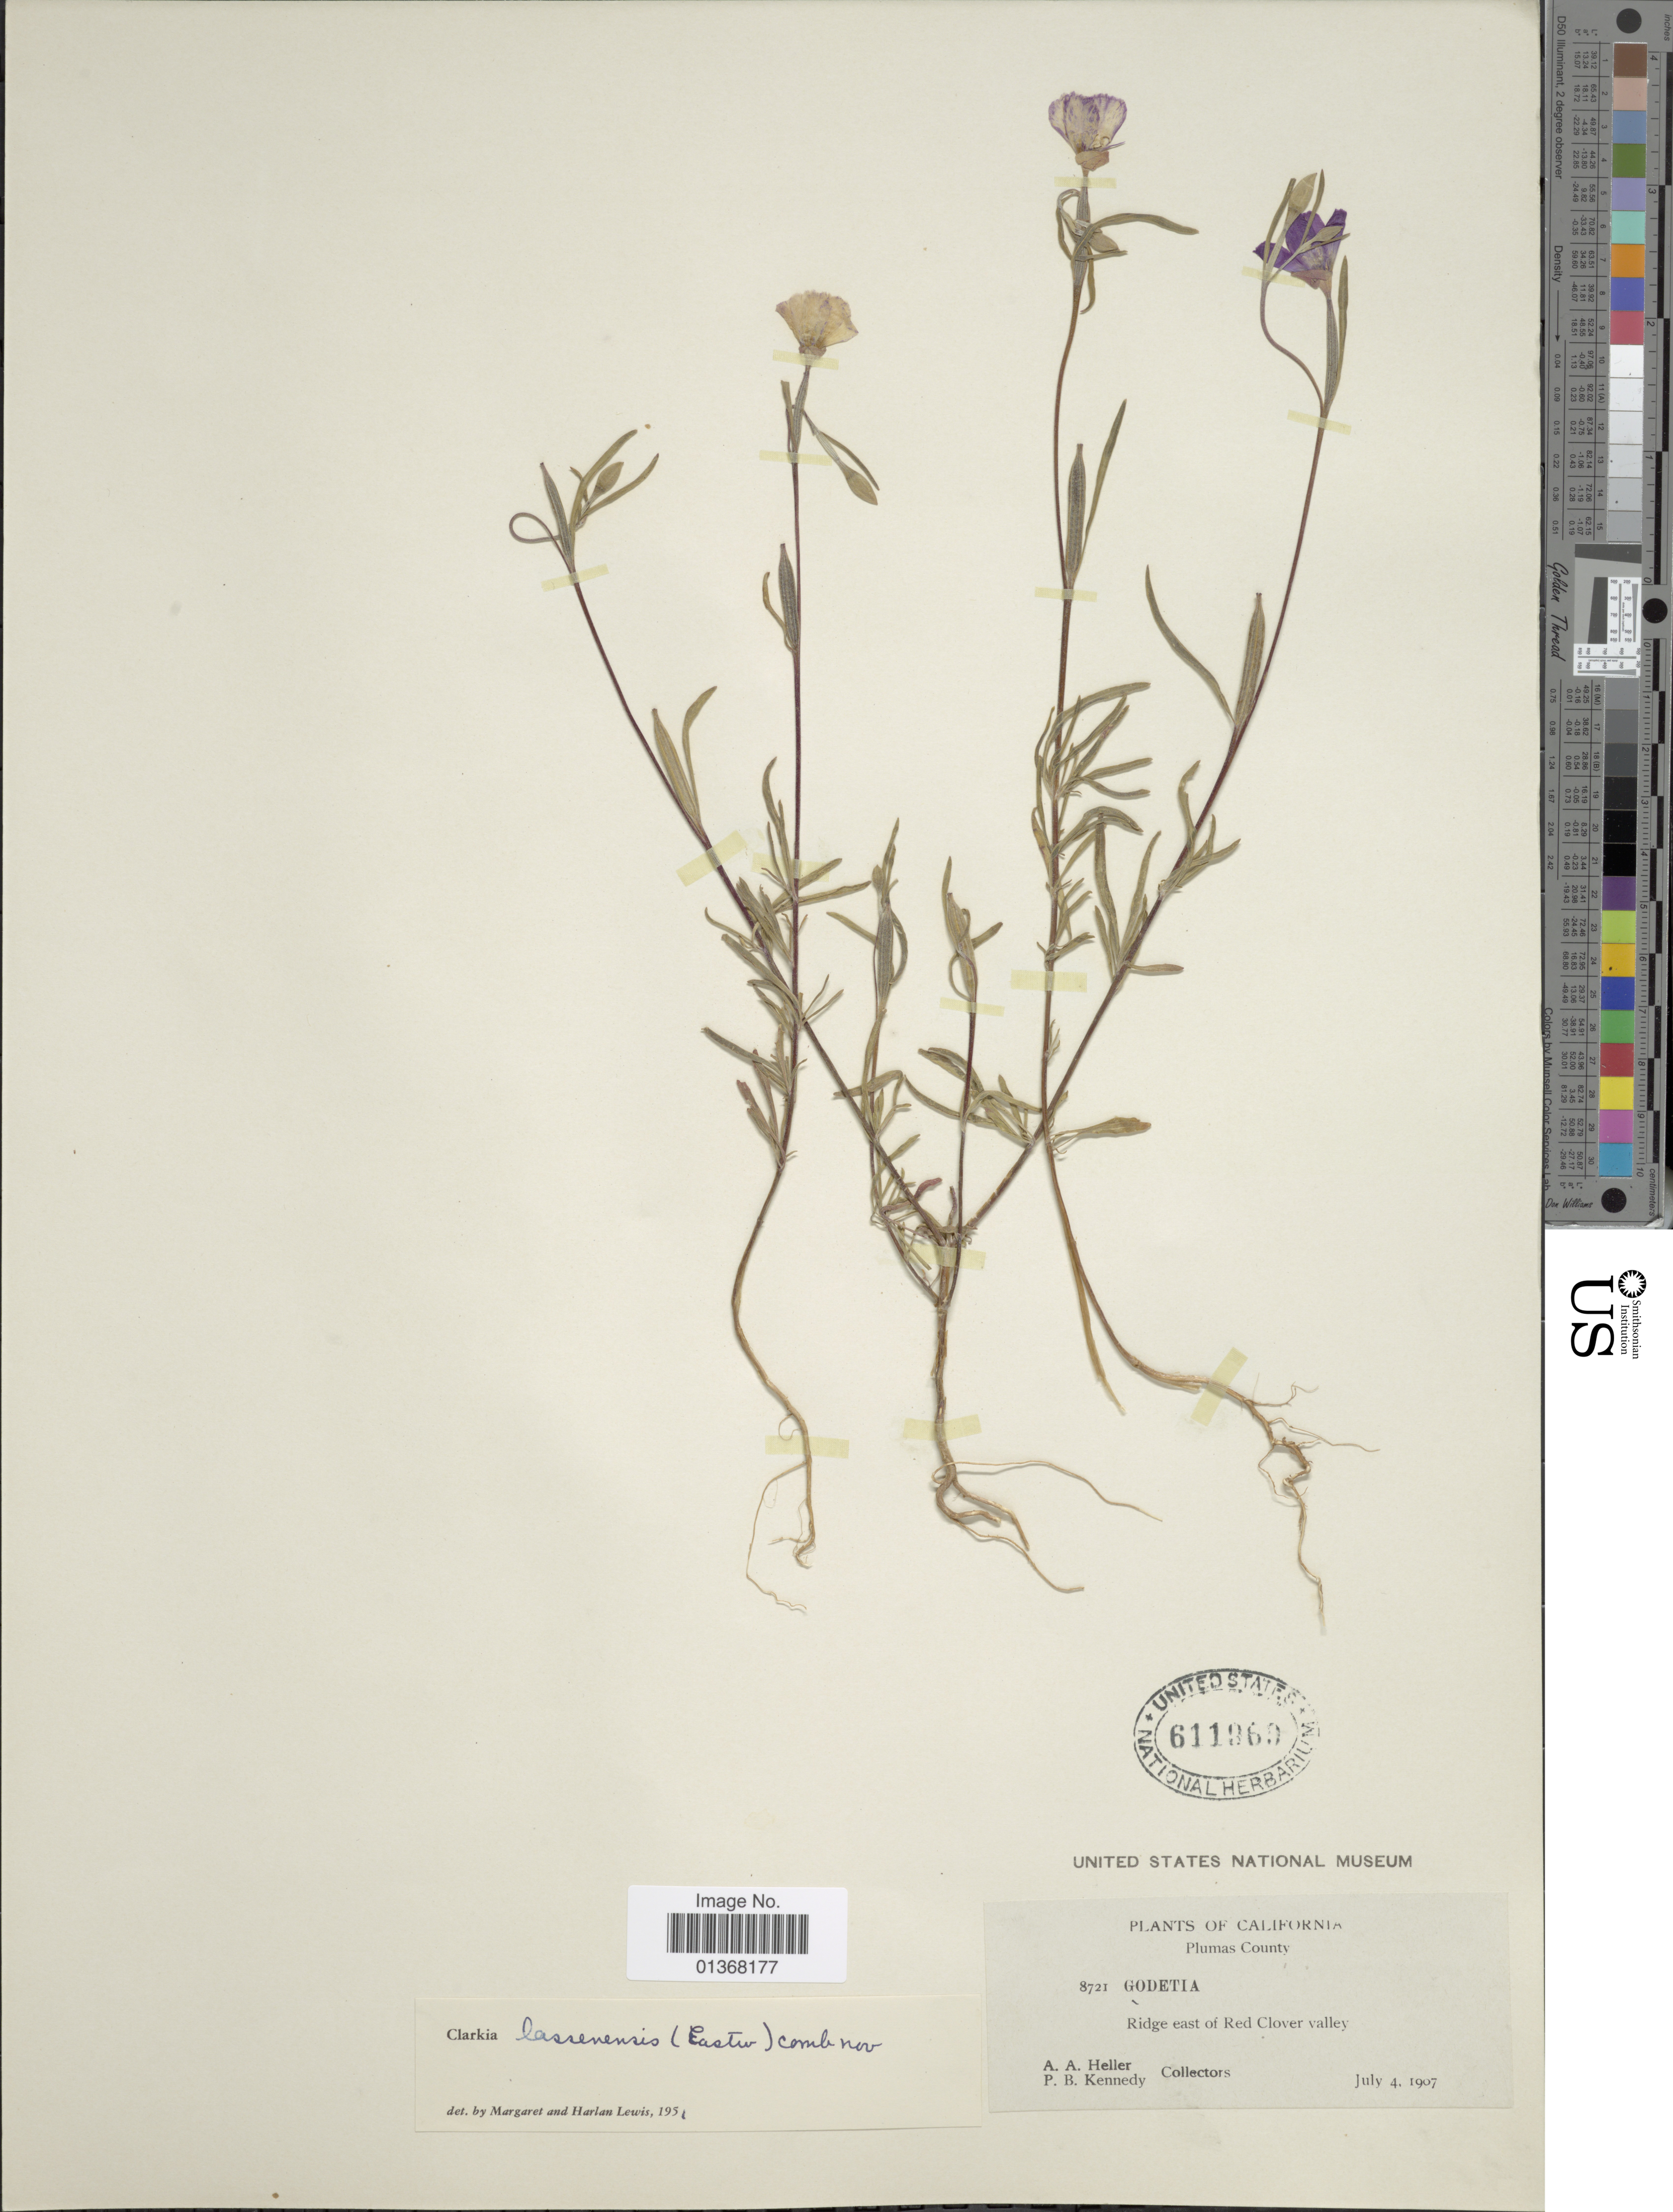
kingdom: Plantae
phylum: Tracheophyta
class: Magnoliopsida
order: Myrtales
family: Onagraceae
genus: Clarkia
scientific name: Clarkia lassenensis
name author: (Eastw.) F. H. Lewis & M.E. Lewis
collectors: A. A. Heller & P. B. Kennedy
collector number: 8721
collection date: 1907-07-04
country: United States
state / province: California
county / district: Plumas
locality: Plumas County. Ridge east of Red Clover valley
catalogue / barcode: US 611060